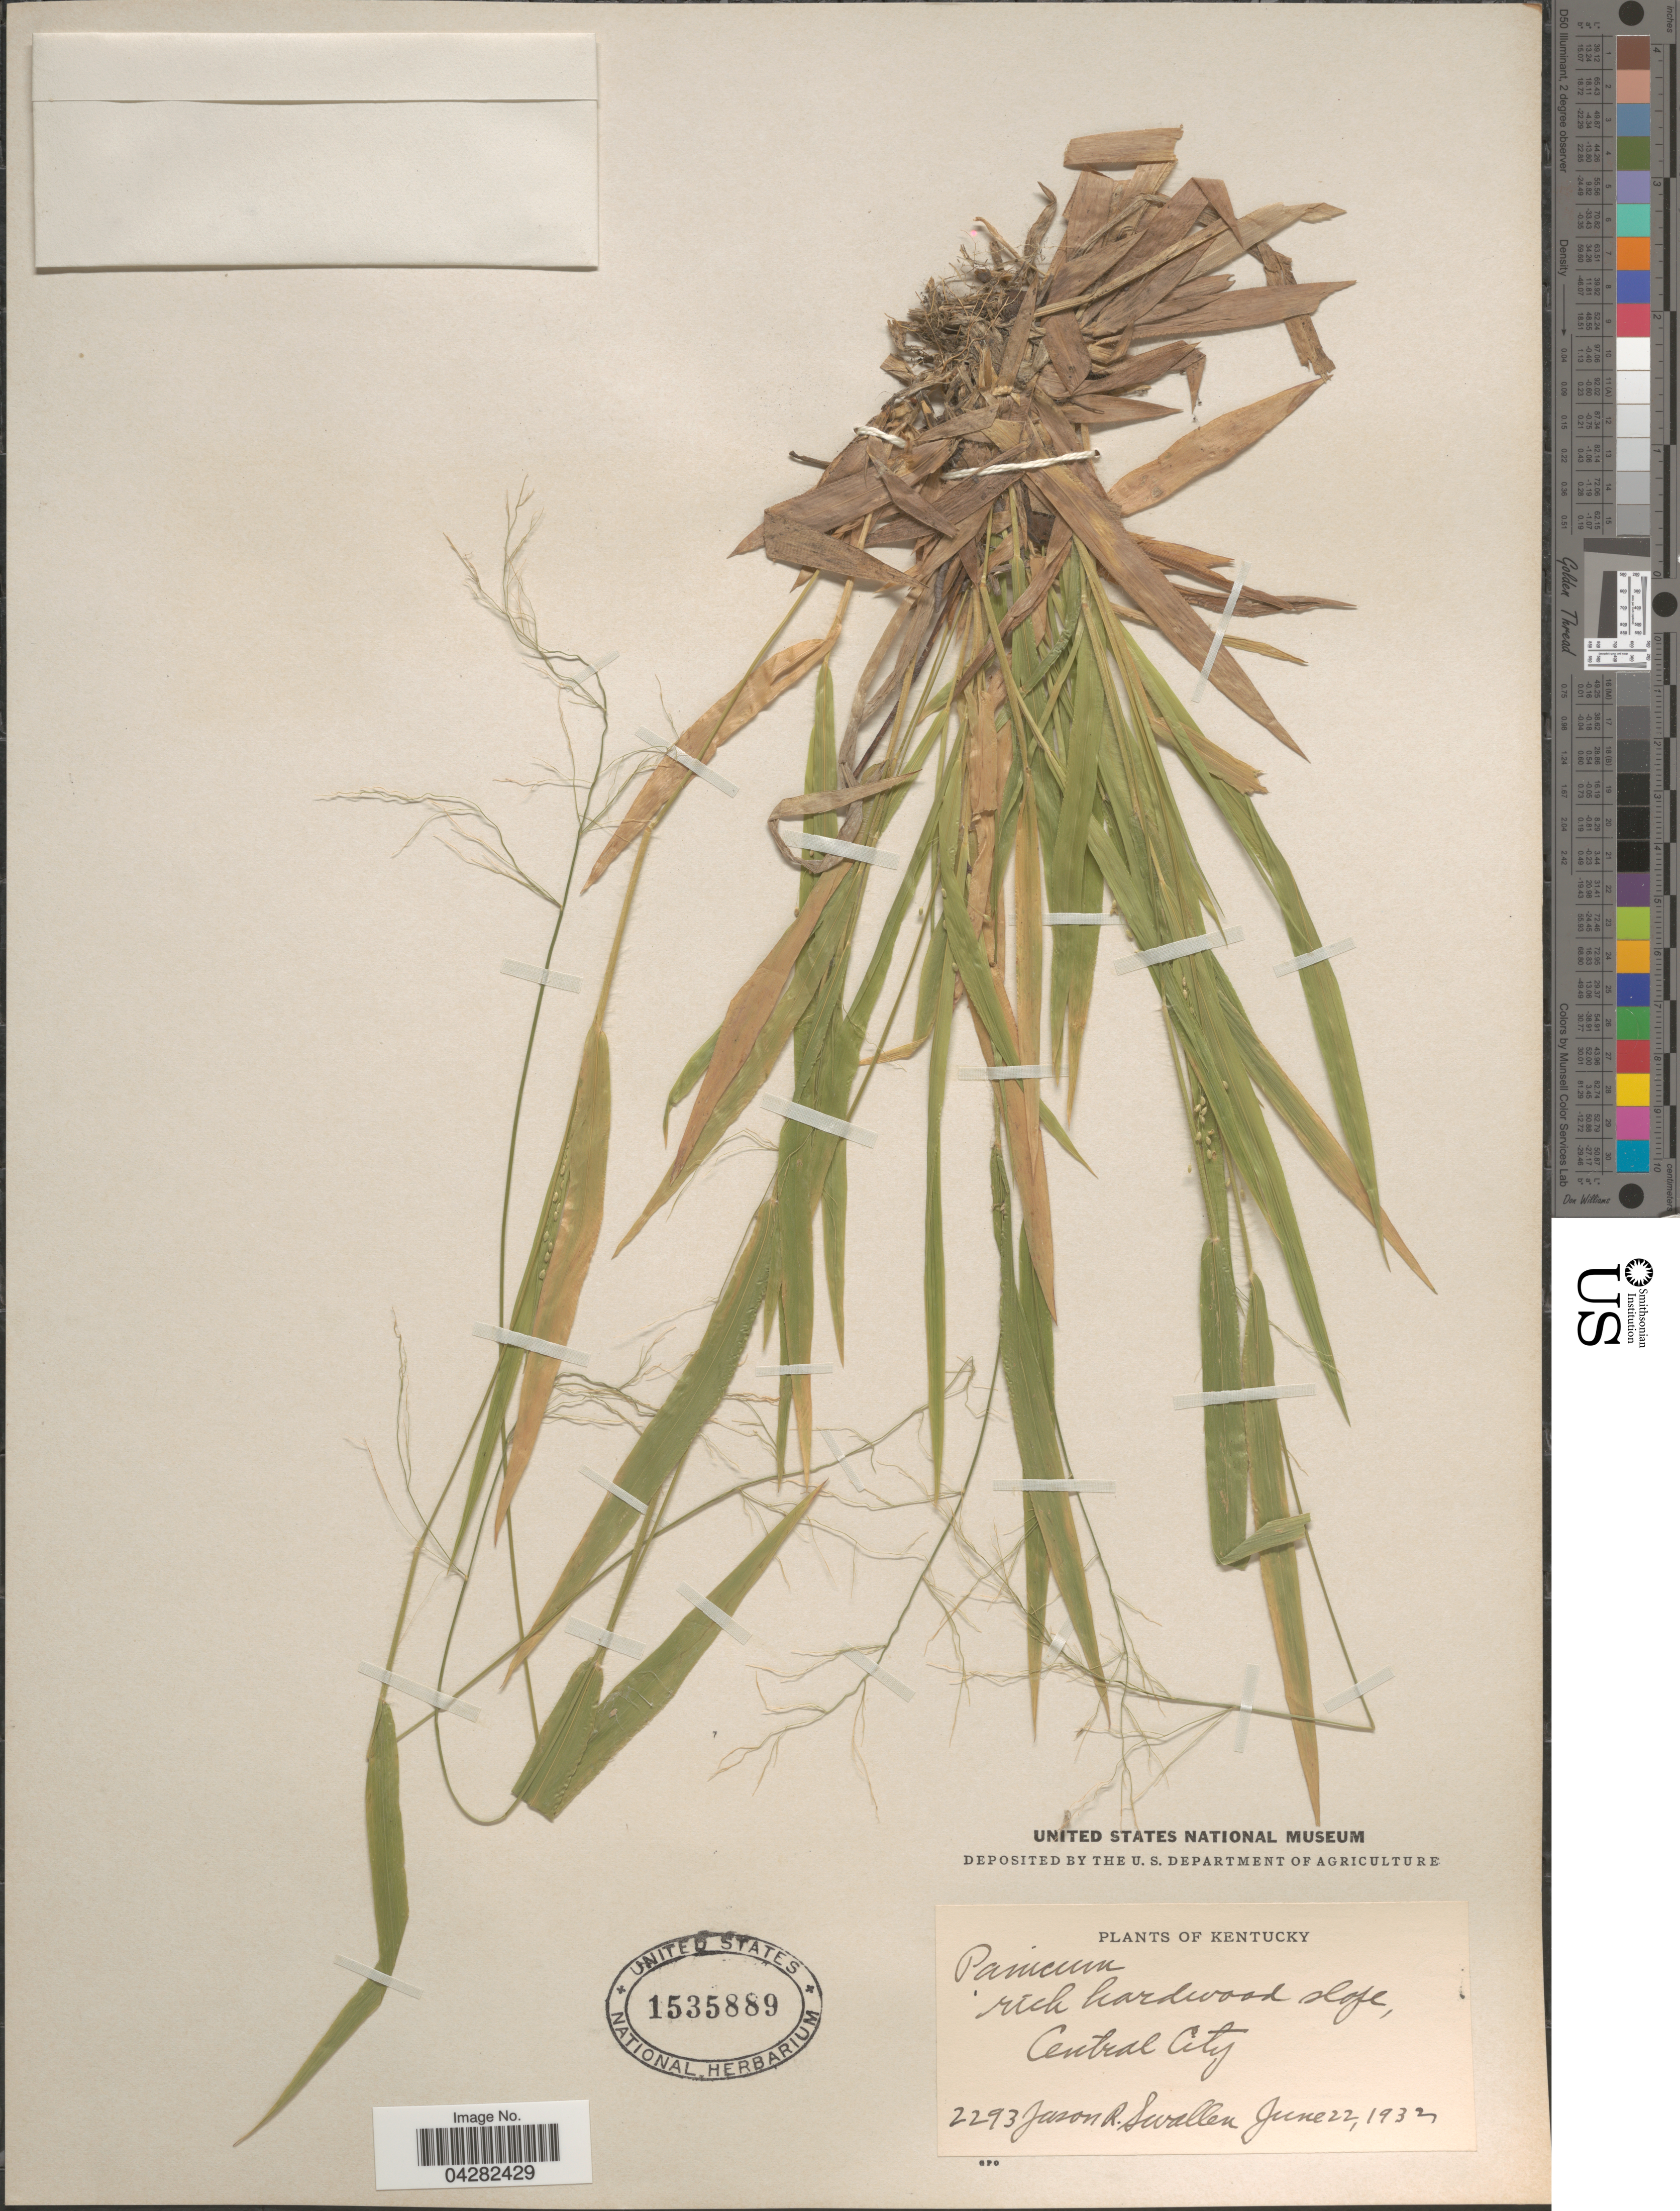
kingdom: Plantae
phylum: Tracheophyta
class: Liliopsida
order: Poales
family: Poaceae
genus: Dichanthelium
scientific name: Dichanthelium laxiflorum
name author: (Lam.) Gould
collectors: J. R. Swallen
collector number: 2293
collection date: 1932-06-22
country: United States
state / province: Kentucky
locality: Central City.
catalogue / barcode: US 1535889